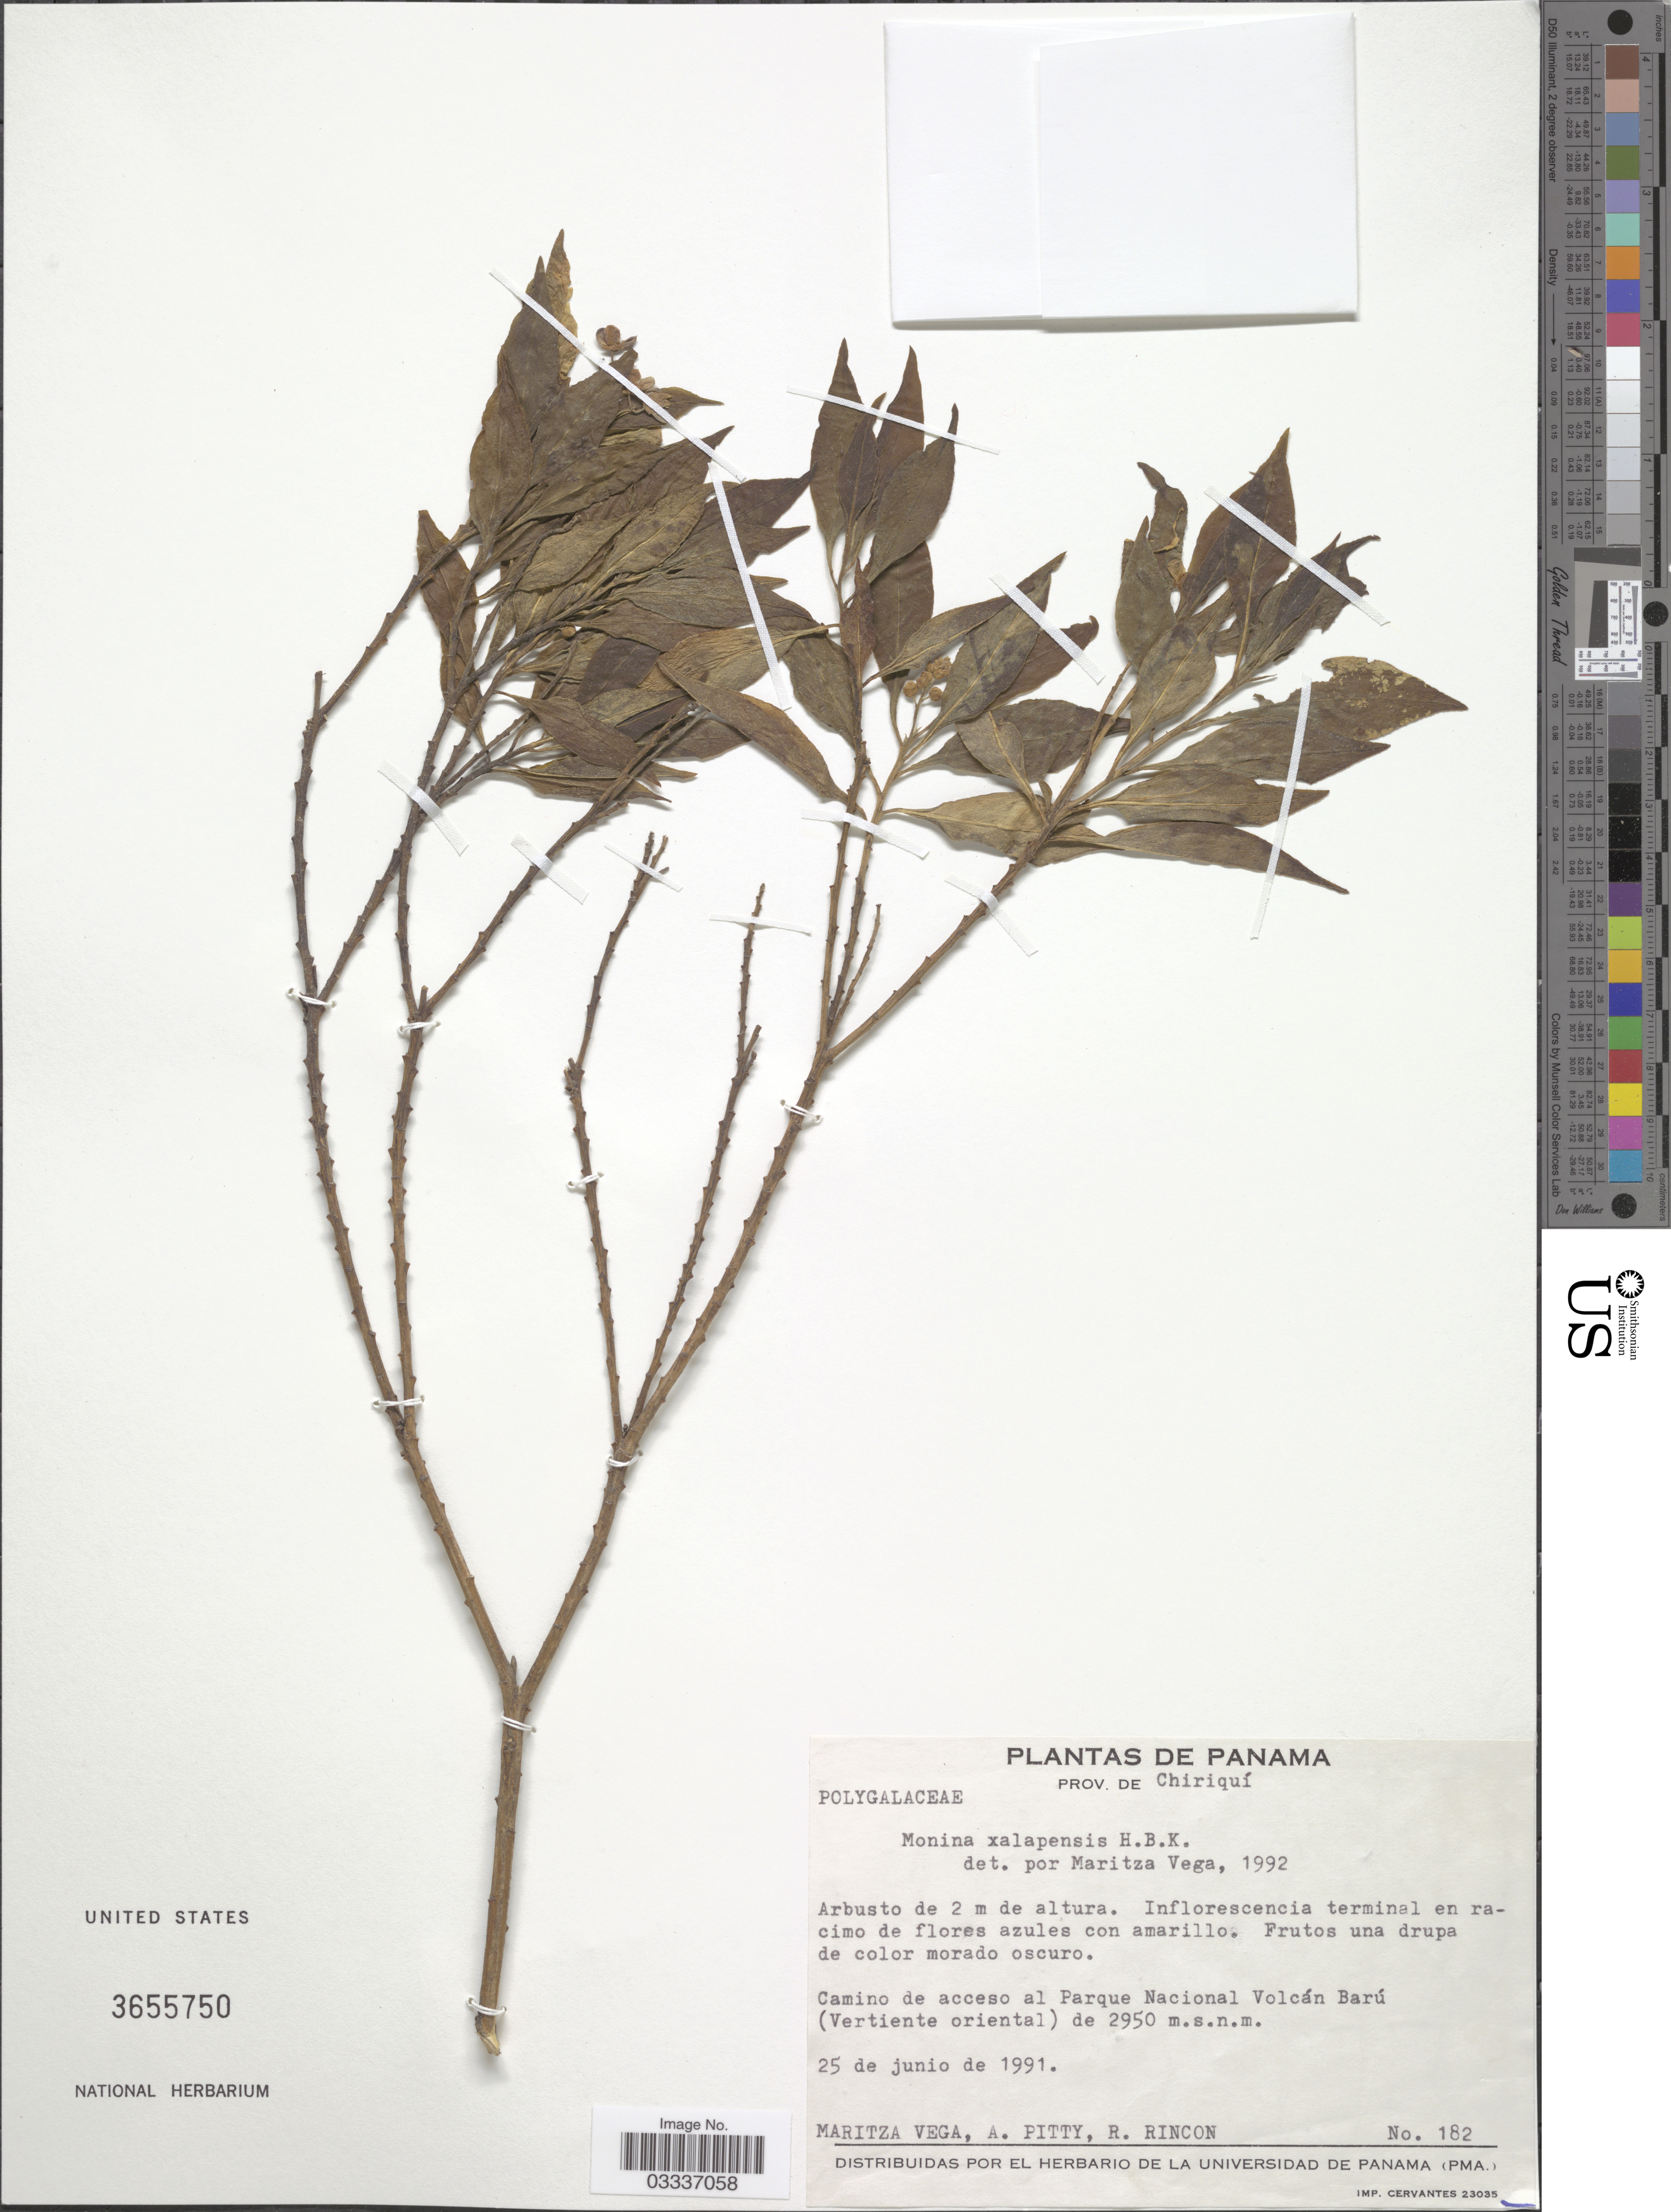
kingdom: Plantae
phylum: Tracheophyta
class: Magnoliopsida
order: Fabales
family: Polygalaceae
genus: Monnina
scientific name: Monnina xalapensis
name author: Kunth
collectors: M. Vega, A. Pitty & R. Rincon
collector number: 182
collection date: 1991-06-25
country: Panama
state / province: Chiriqui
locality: Camino de acceso al Parque Nacional Volcán Barú (Vertiente oriental).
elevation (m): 2950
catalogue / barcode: US 3655750